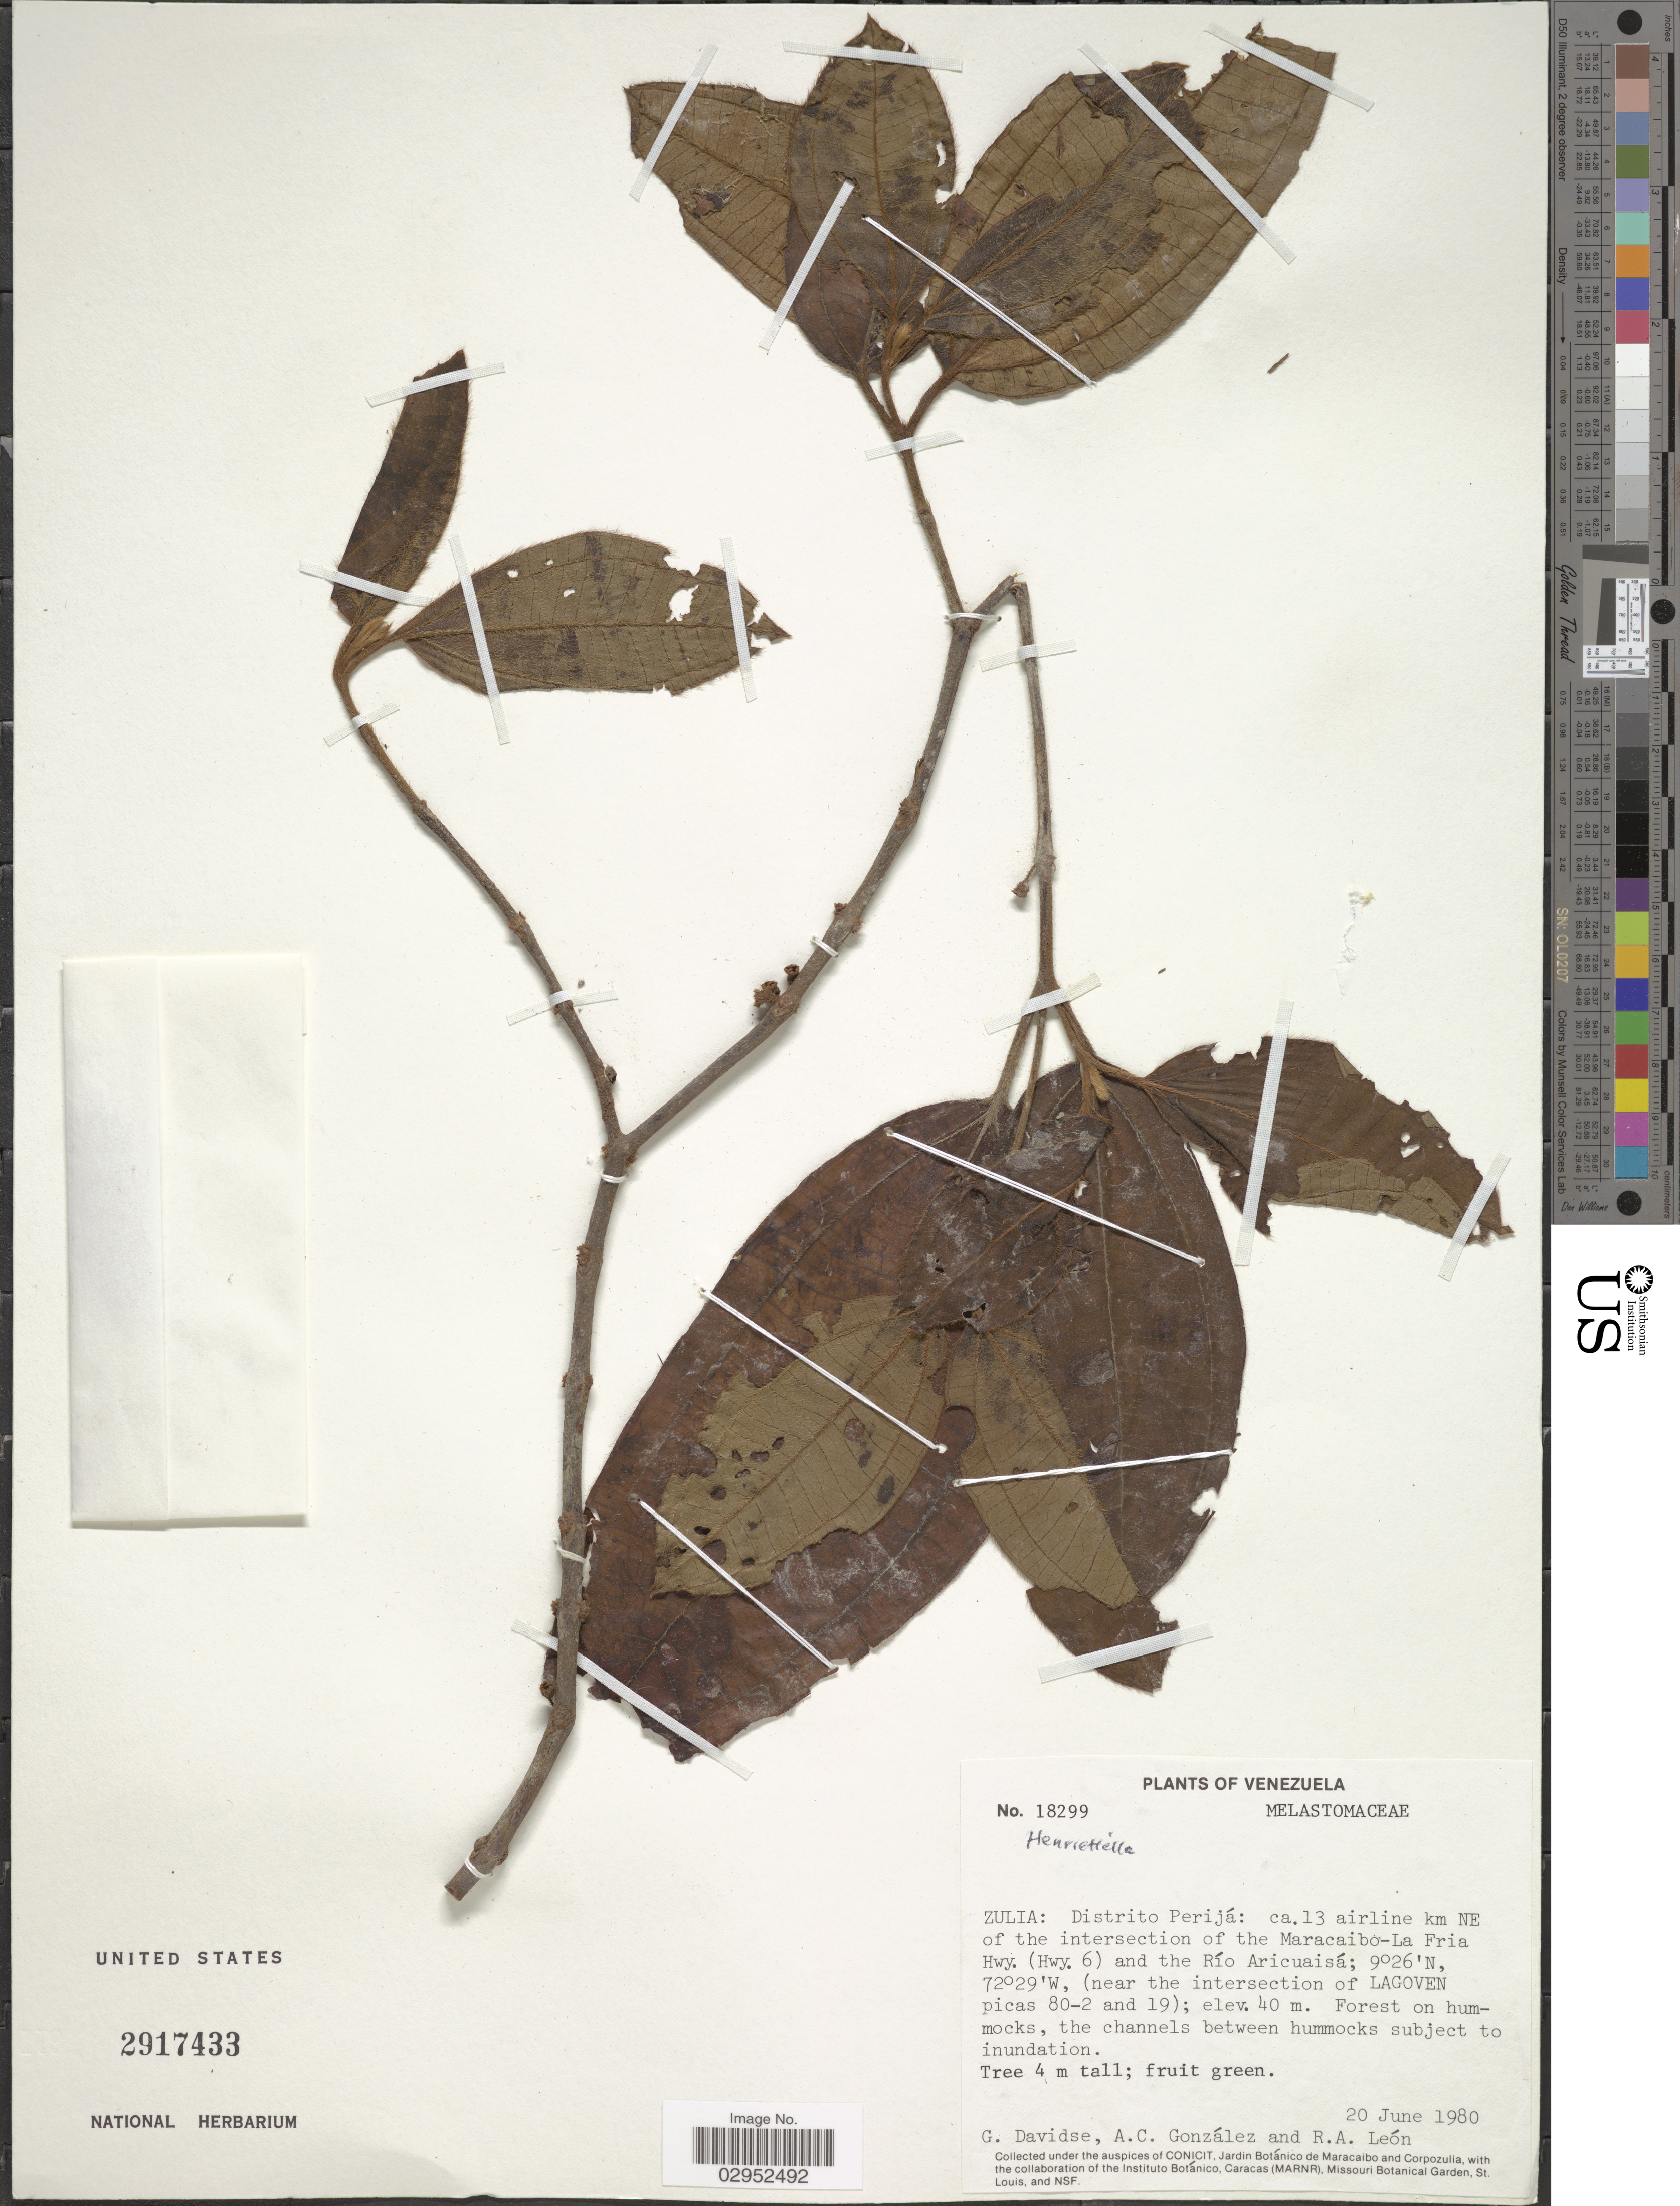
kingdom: Plantae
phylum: Tracheophyta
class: Magnoliopsida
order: Myrtales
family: Melastomataceae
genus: Henriettea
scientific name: Henriettea sp.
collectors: G. Davidse, A. C. González & R. A. León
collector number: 18299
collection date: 1980-06-20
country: Venezuela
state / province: Zulia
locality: Distrito Perijá: ca. 13 airline km NE of the intersection of the Maracaibo-La Fria Hwy. (Hwy.6) and the Río Aricuaisá, (near the intersection of LAGOVEN picas 80-2 and 19).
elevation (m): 40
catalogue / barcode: US 2917433